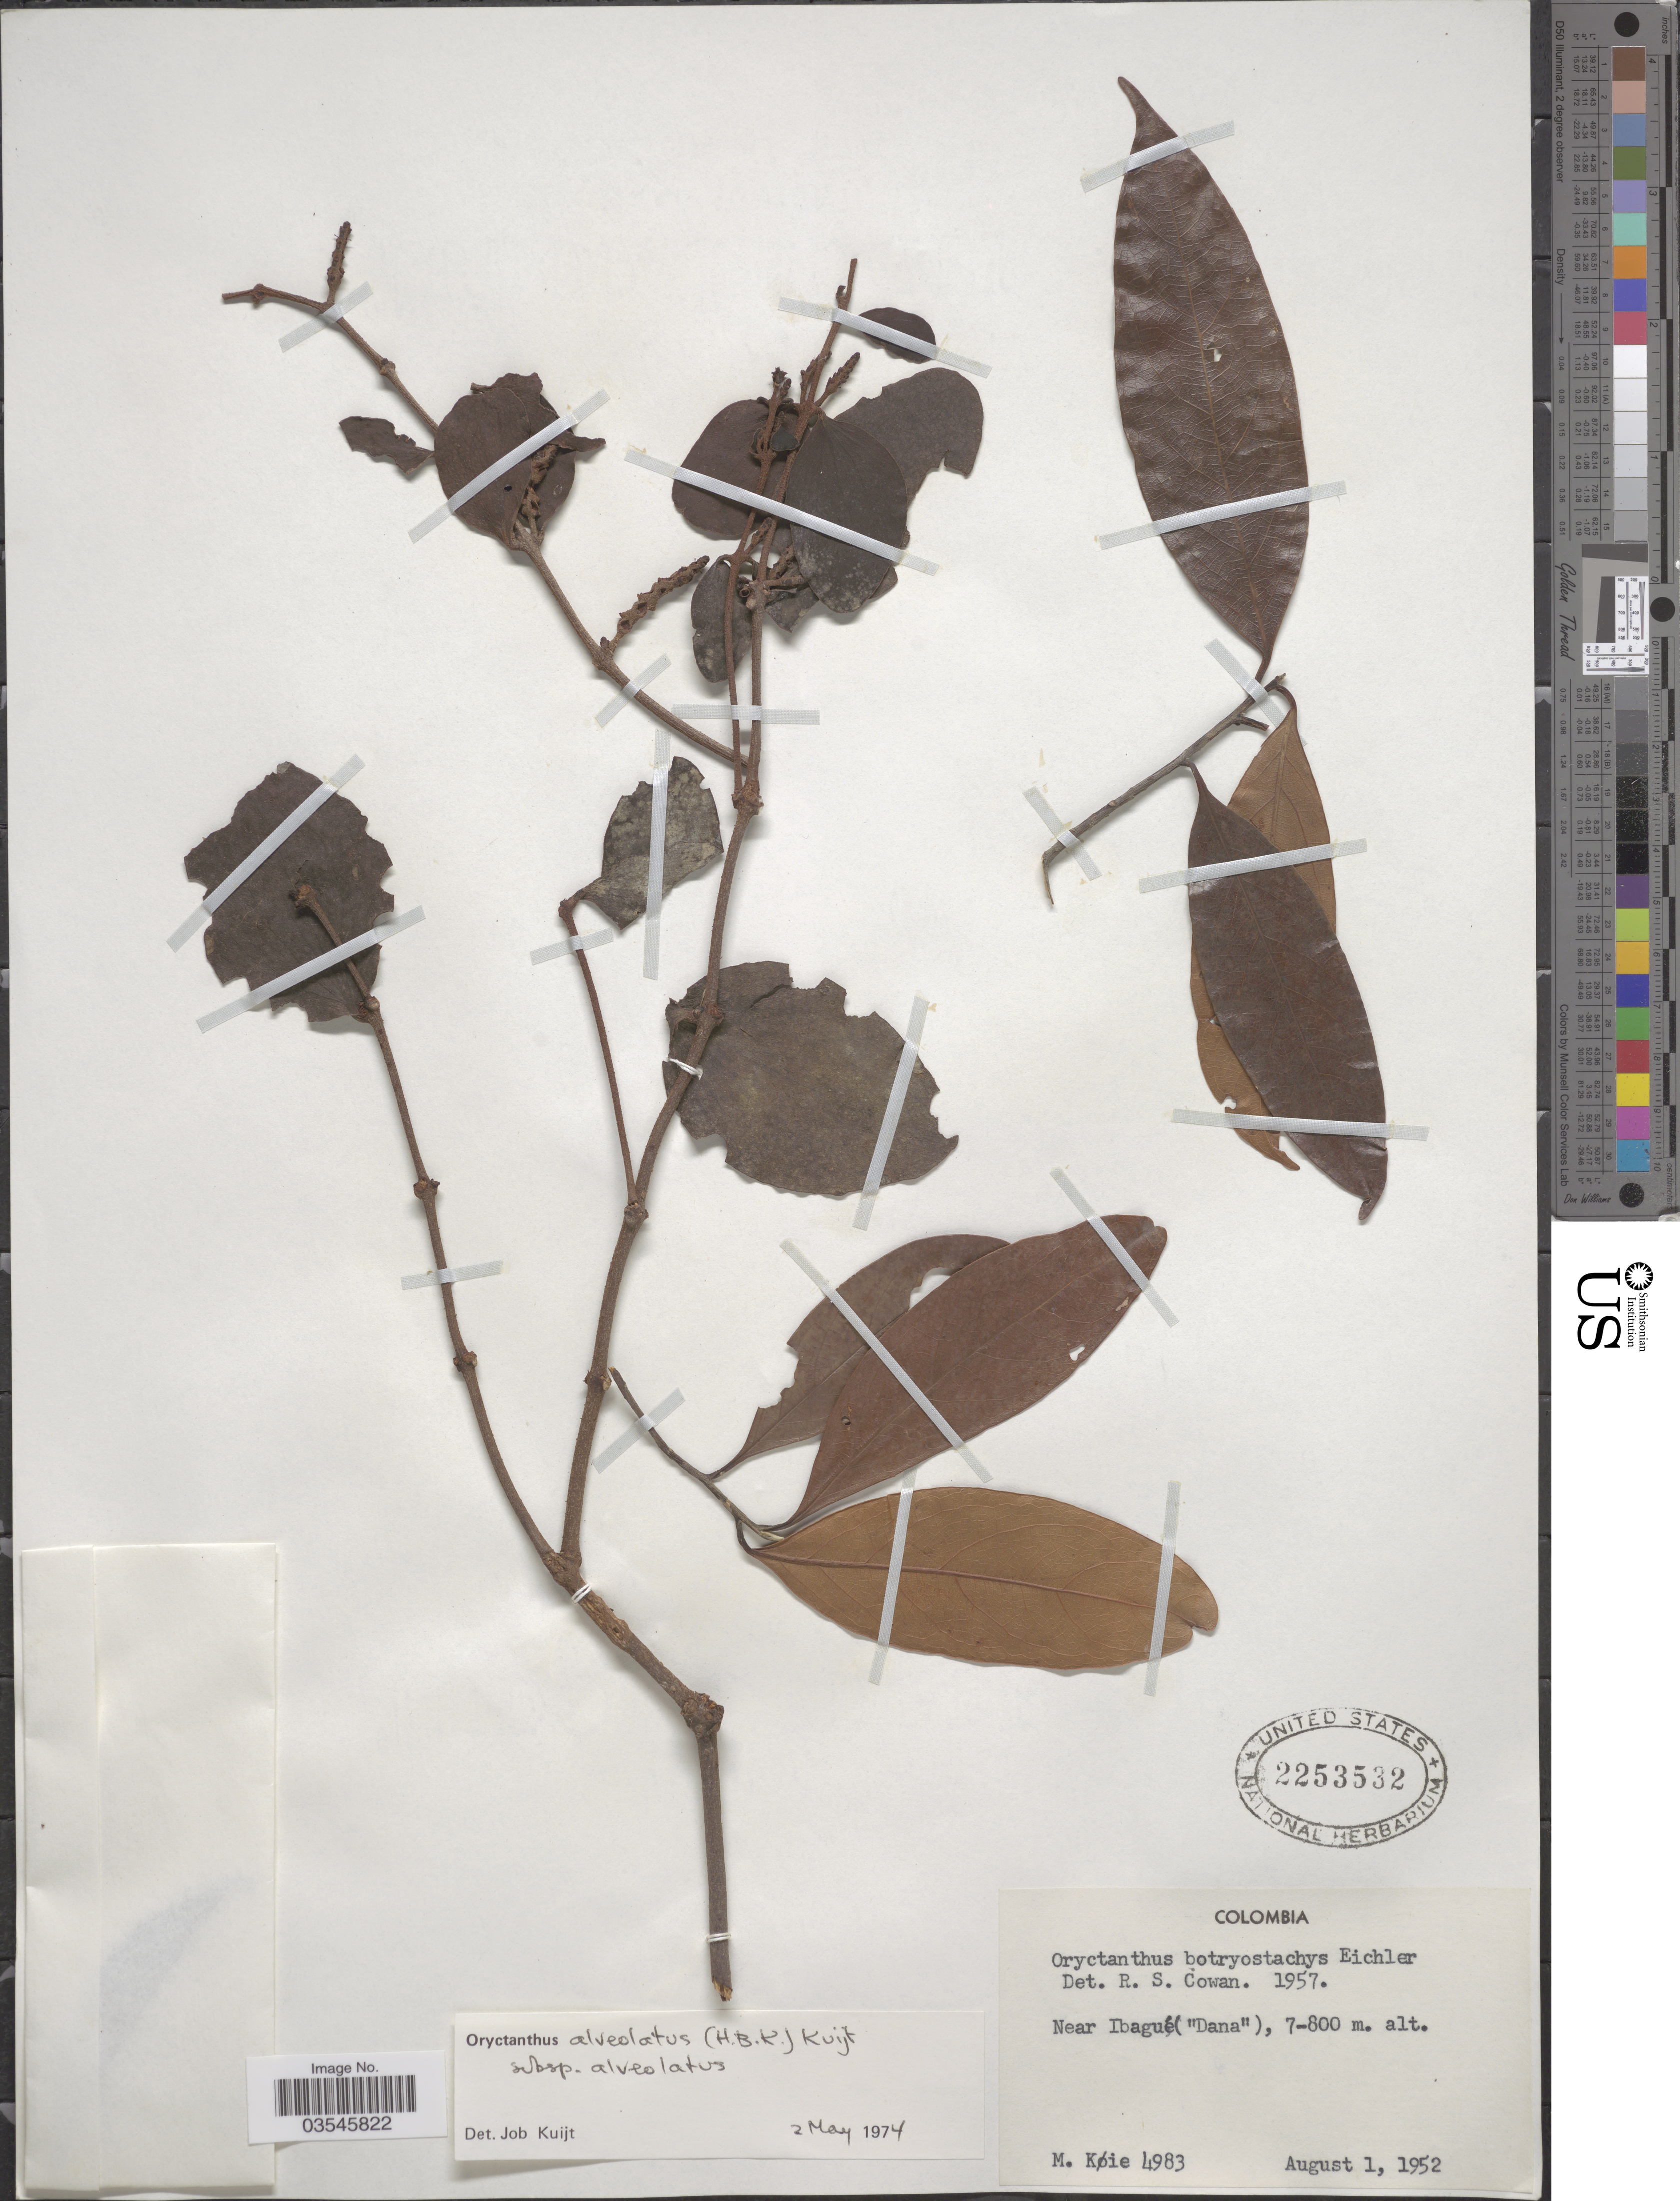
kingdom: Plantae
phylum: Tracheophyta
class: Magnoliopsida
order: Santalales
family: Loranthaceae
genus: Oryctanthus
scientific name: Oryctanthus alveolatus subsp. alveolatus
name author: (Kunth) Kuijt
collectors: M. Köie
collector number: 4983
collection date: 1952-08-01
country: Colombia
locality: Near Ibagué ("Dana").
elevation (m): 700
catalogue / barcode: US 2253532